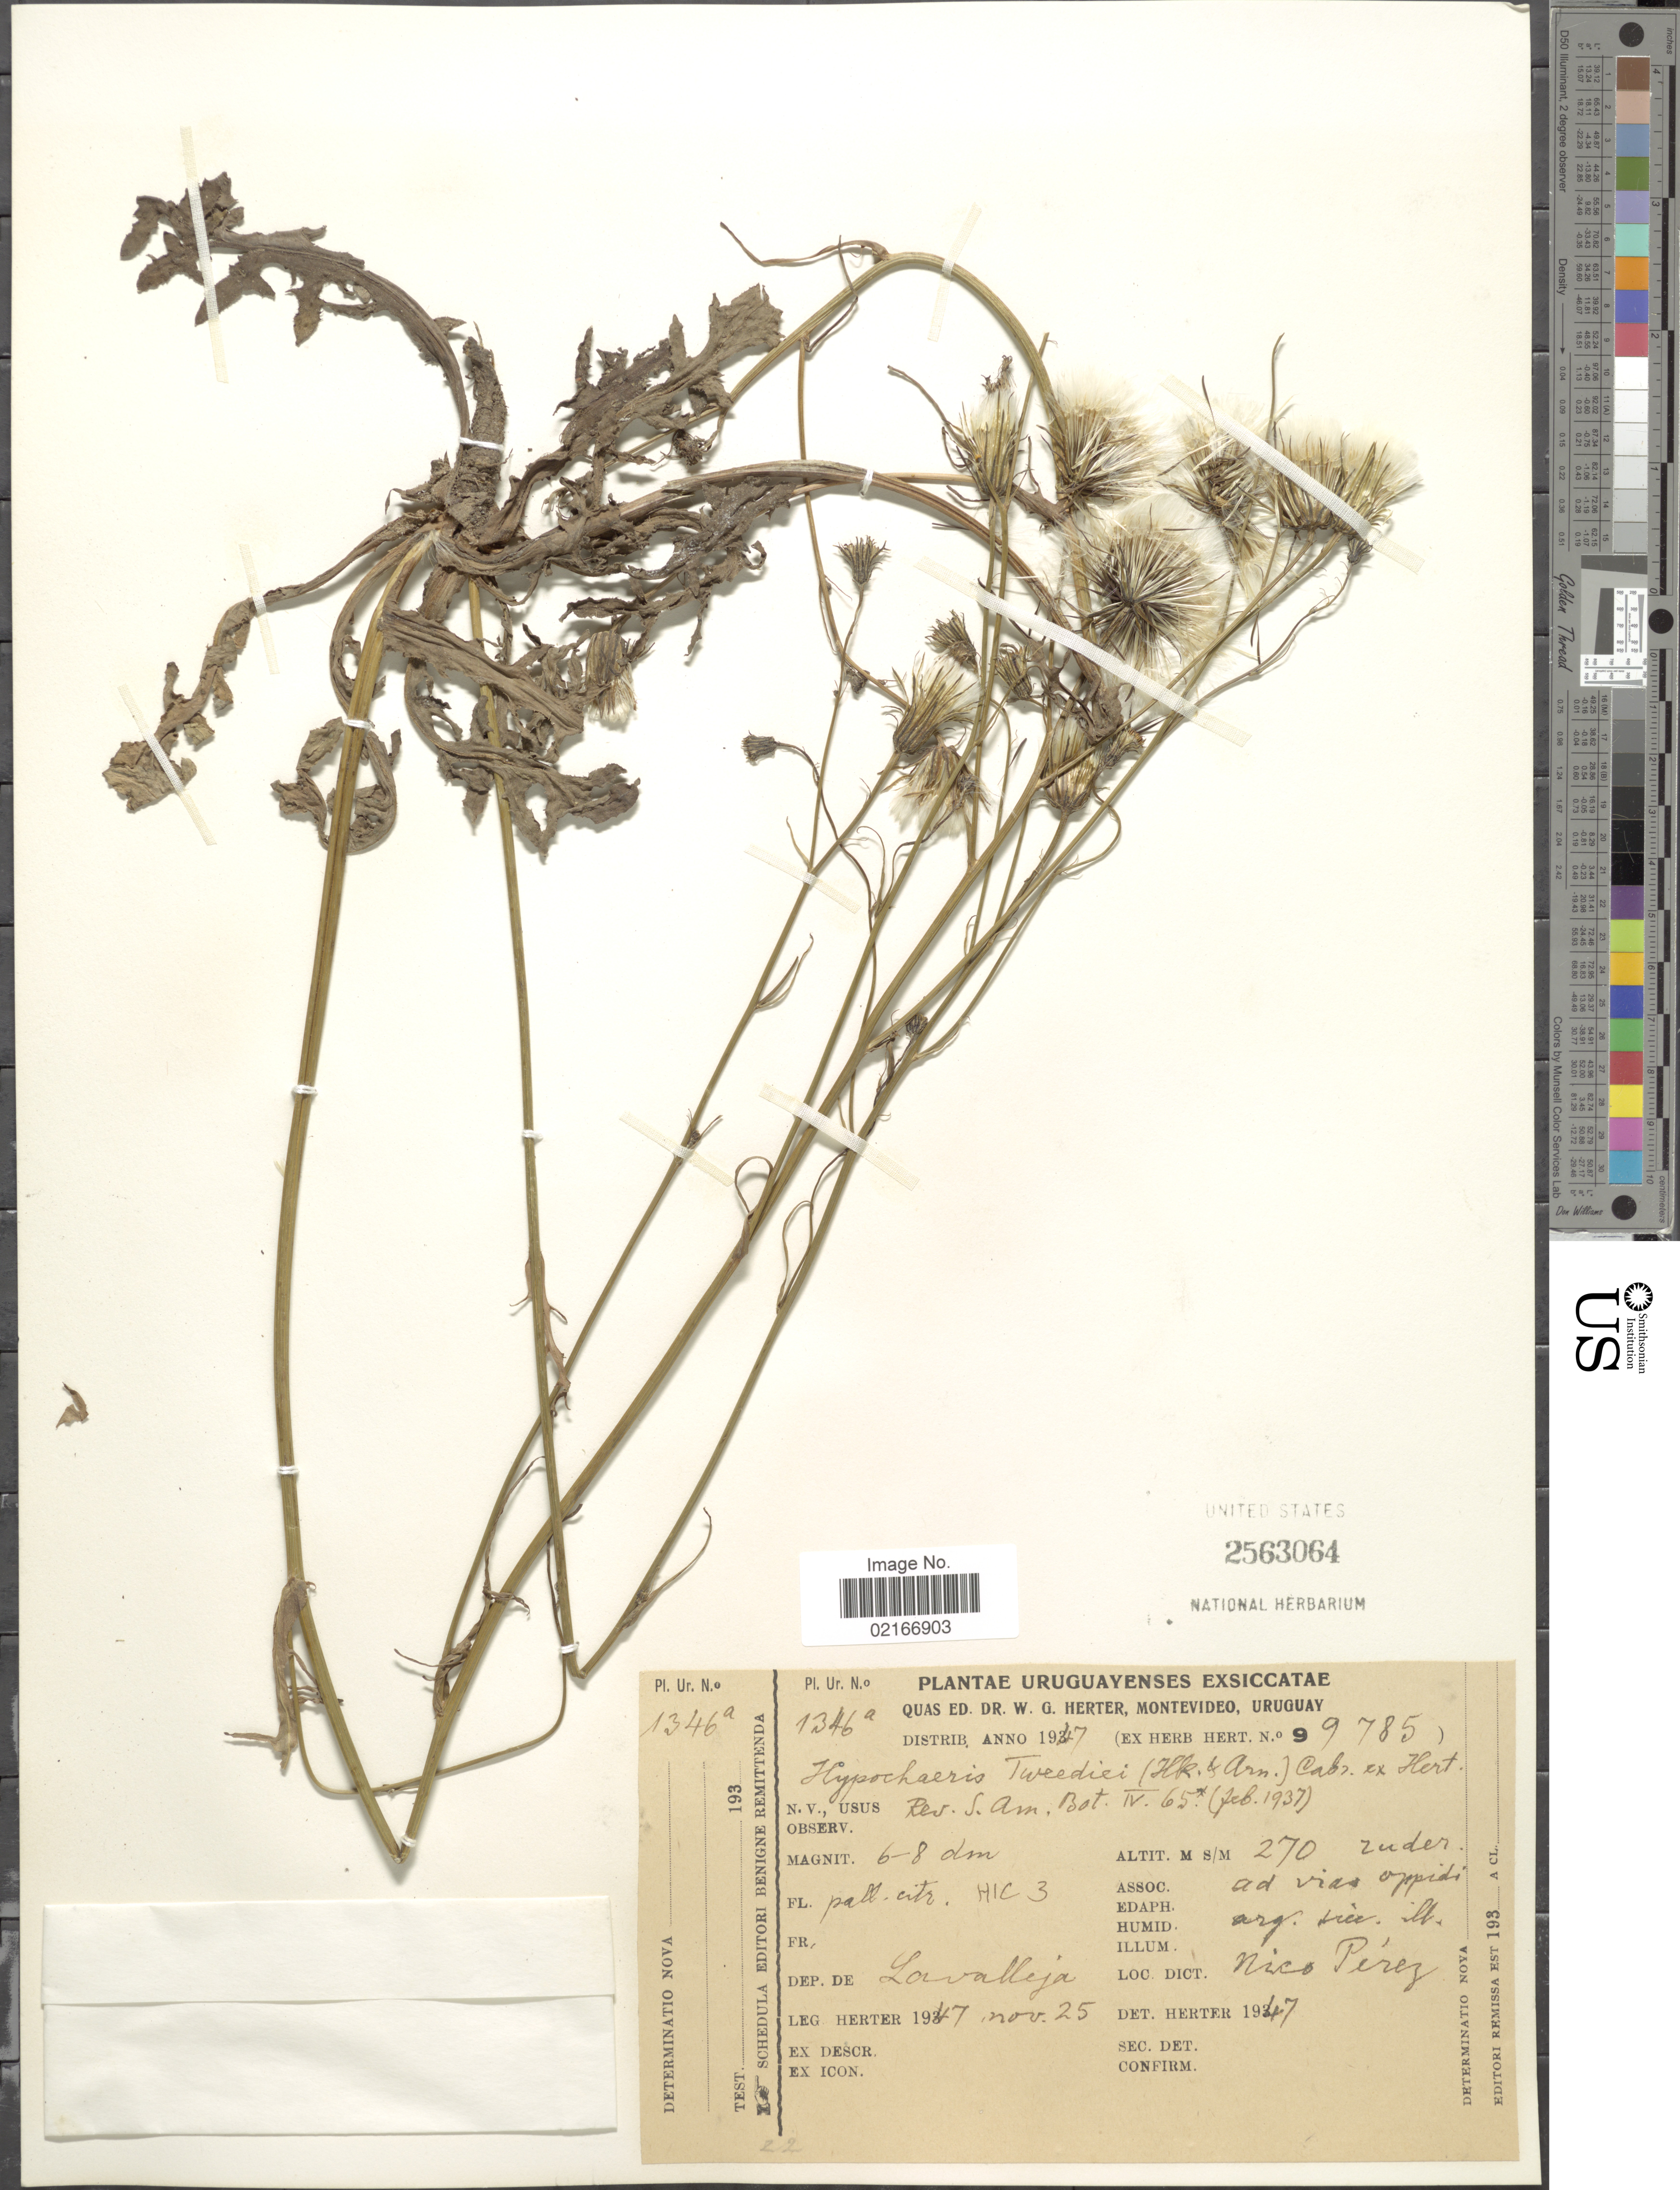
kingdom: Plantae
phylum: Tracheophyta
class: Magnoliopsida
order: Asterales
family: Asteraceae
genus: Hypochaeris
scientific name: Hypochaeris chillensis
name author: (Kunth) Britton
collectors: G. Herter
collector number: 1346a/9785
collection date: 1947-11-25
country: Uruguay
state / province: Lavalleja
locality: Nico Pérez.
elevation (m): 270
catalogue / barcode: US 2563064